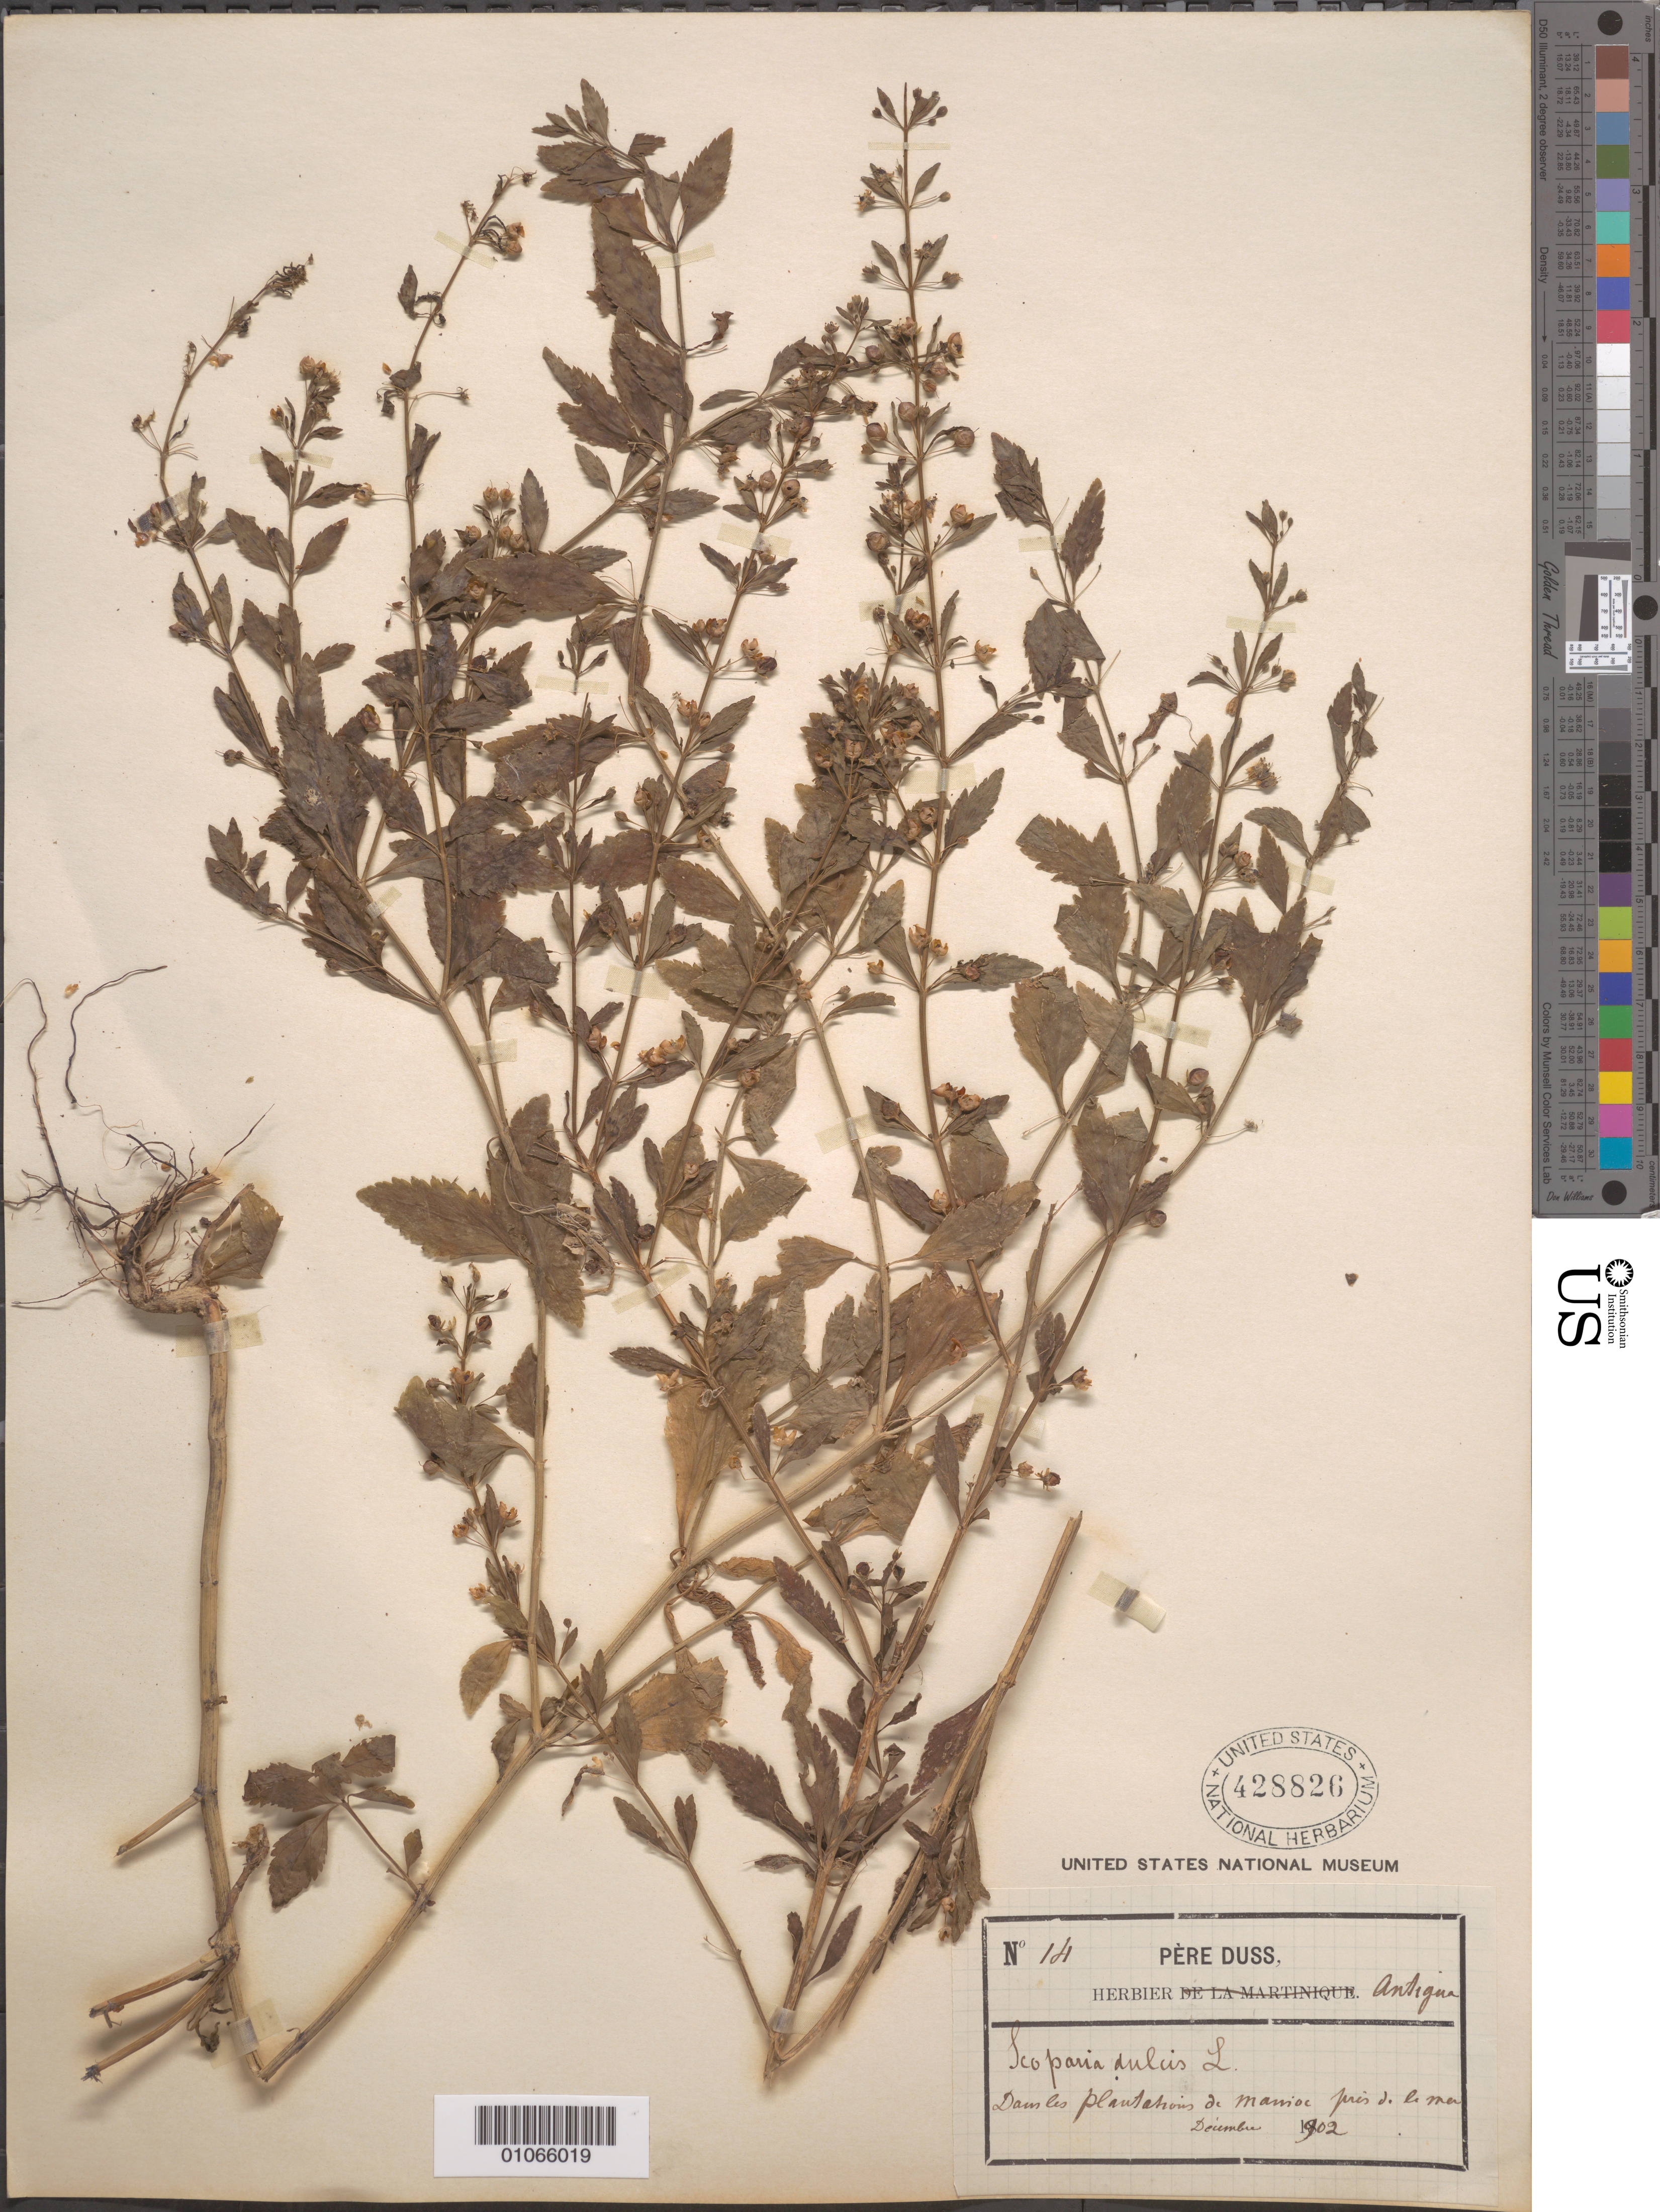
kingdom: Plantae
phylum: Tracheophyta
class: Magnoliopsida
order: Lamiales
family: Plantaginaceae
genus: Scoparia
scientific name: Scoparia dulcis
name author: L.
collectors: Père Duss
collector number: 121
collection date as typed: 01 Dec 1902 to 31 Dec 1902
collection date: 1902-12-01/1902-12-31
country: Antigua and Barbuda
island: Leeward Is.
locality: On the Marrioc plantations, near the sea.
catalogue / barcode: US 428826